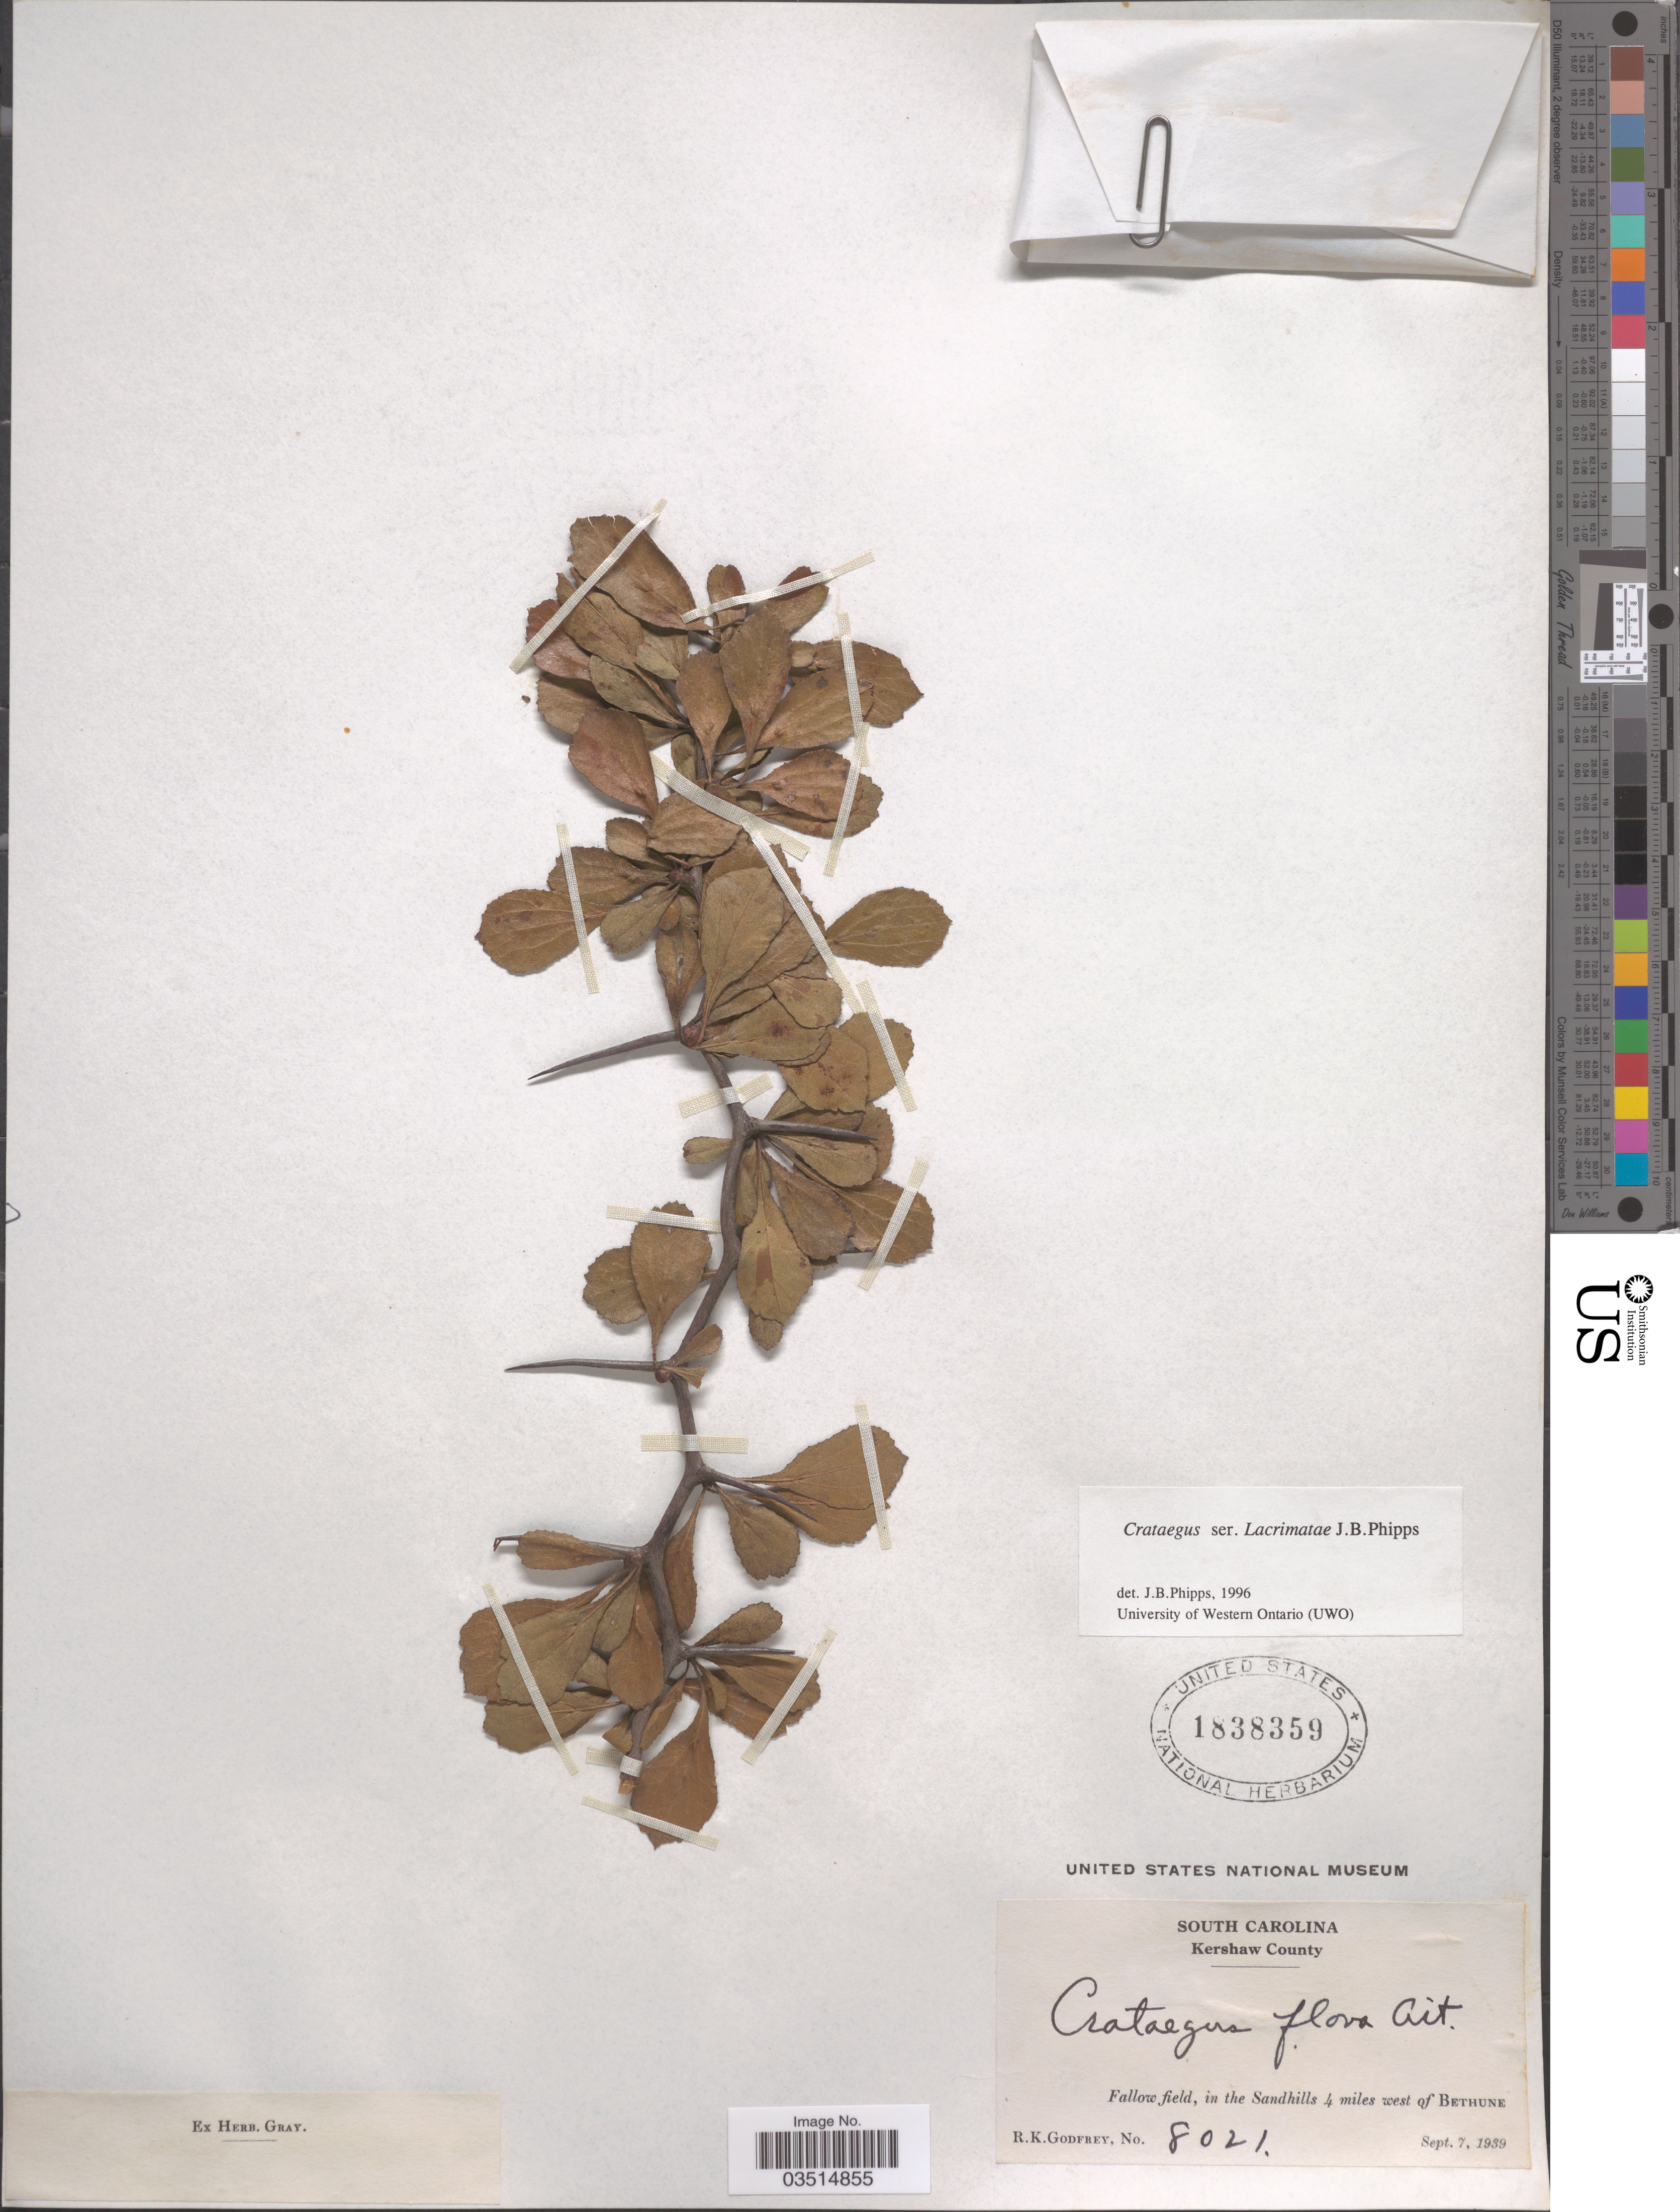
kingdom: Plantae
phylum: Tracheophyta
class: Magnoliopsida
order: Rosales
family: Rosaceae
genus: Crataegus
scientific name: Crataegus flava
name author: Aiton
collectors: R. K. Godfrey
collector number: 8021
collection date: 1939-09-07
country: United States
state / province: South Carolina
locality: Kershaw County. Fallow field, in the Sandhills 4 miles west of Bethune.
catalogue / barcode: US 1838359